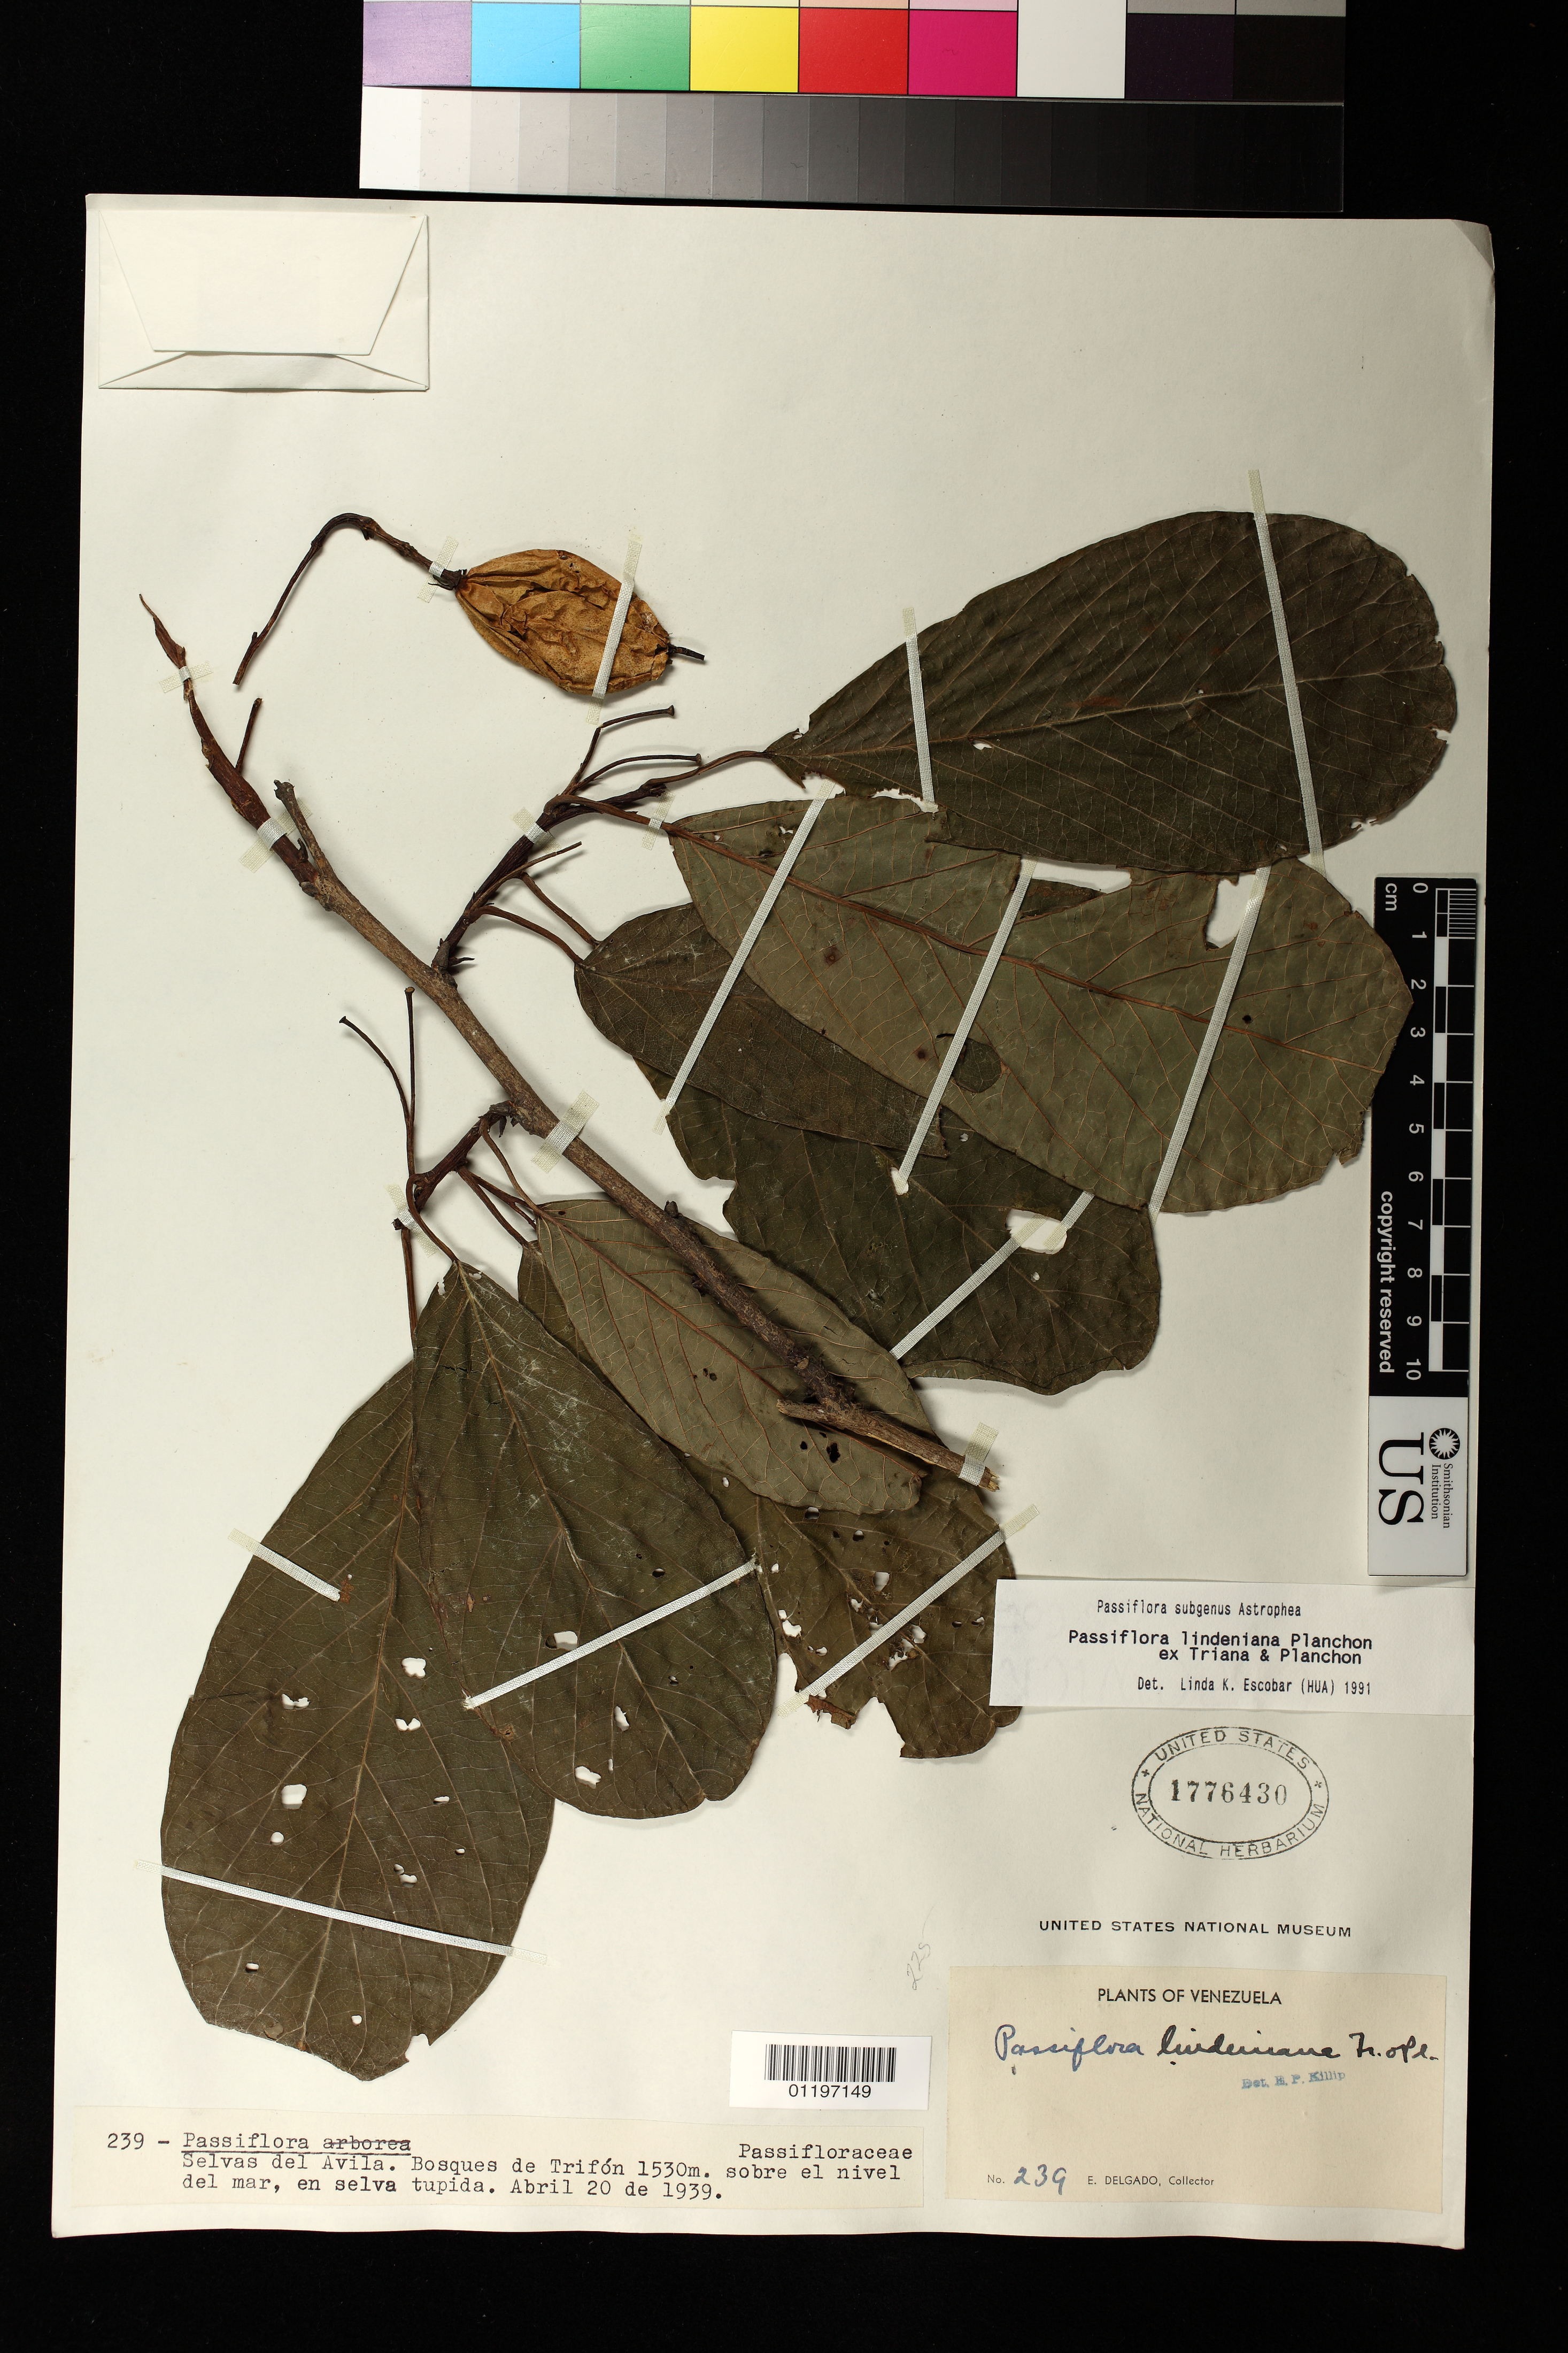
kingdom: Plantae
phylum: Tracheophyta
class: Magnoliopsida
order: Malpighiales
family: Passifloraceae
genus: Passiflora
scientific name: Passiflora lindeniana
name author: Planch.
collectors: E. Delgado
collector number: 239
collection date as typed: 20 Apr 1939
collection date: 1939-04-20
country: Venezuela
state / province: Miranda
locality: Selvas del Avila. Bosques de Trifon. Sobre el nivel del mar, en selva tupida.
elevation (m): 1530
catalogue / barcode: US 1776430